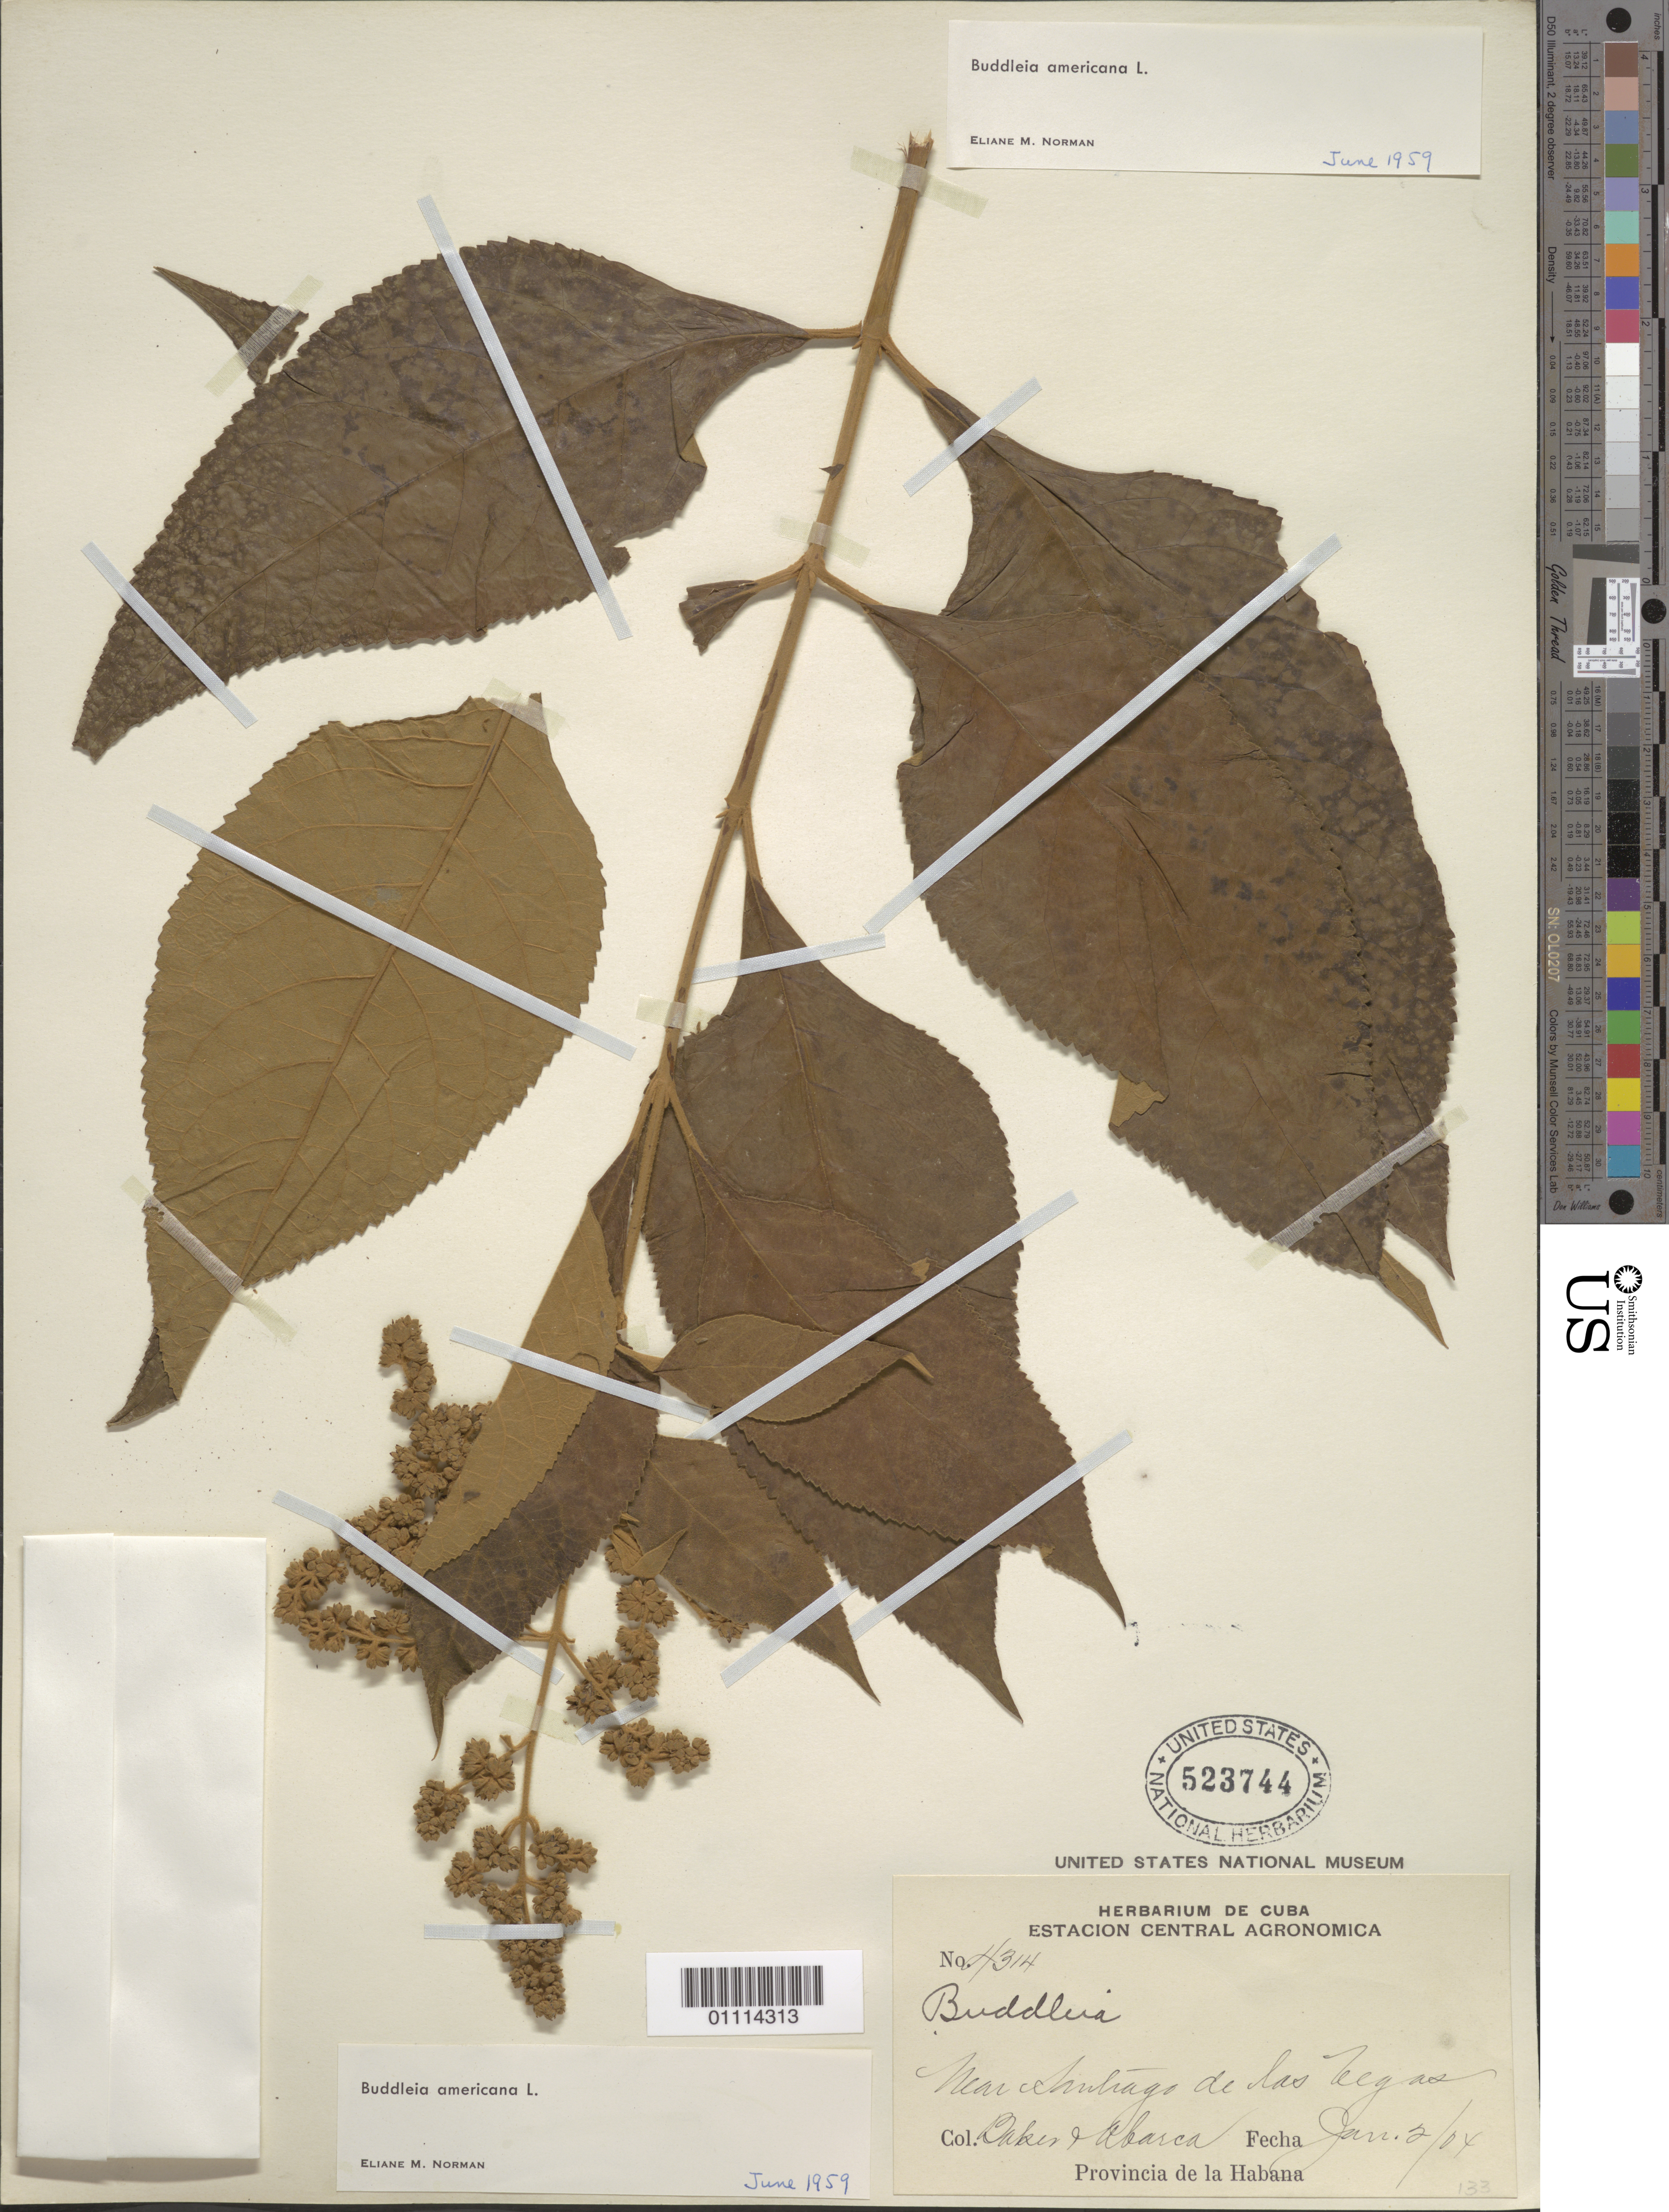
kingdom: Plantae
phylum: Tracheophyta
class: Magnoliopsida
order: Lamiales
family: Scrophulariaceae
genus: Buddleja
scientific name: Buddleja americana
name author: L.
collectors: C. F. Baker & B. Abarca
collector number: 4314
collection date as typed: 02 Jan 1904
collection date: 1904-01-02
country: Cuba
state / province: La Habana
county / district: Municipio Boyeros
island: Cuba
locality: Santiago de las Vegas (near)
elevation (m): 97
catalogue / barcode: US 523744